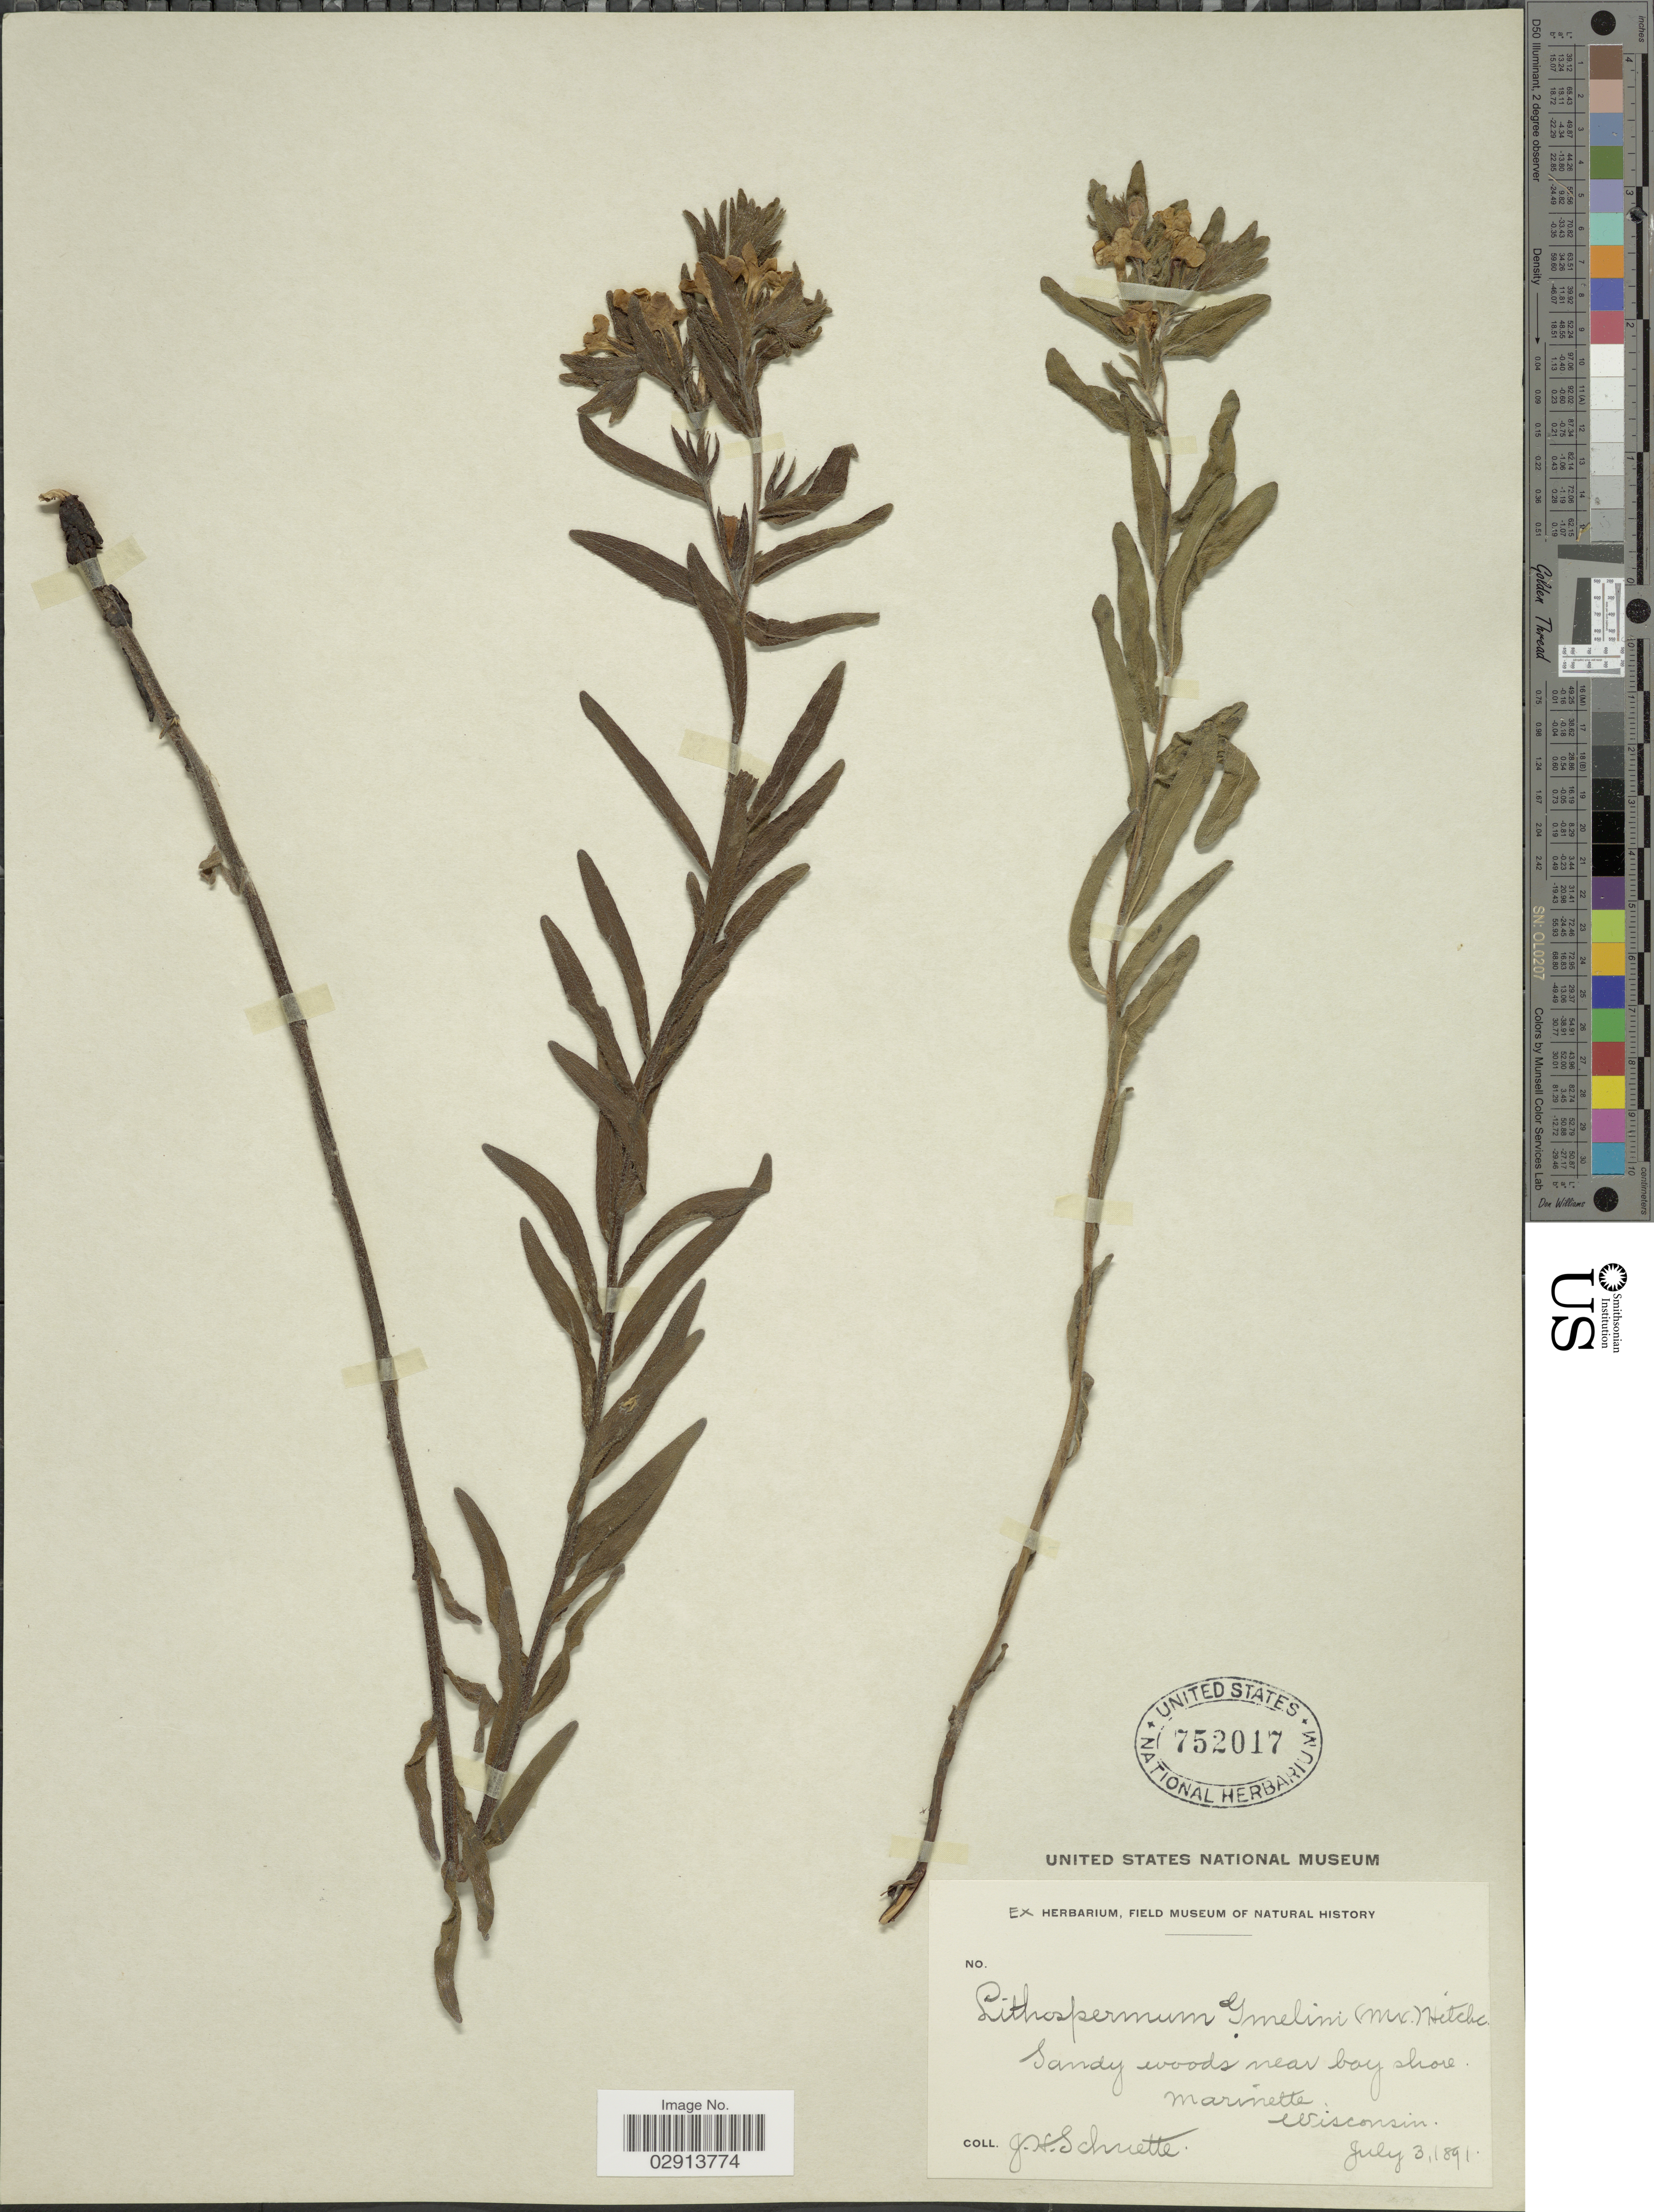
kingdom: Plantae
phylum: Tracheophyta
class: Magnoliopsida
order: Boraginales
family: Boraginaceae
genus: Lithospermum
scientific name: Lithospermum caroliniense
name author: (J.F. Gmel.) MacMill.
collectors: J. H. Schuette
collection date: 1891-07-03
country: United States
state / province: Wisconsin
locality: Sandy woods near bay shore. Marinette, Wisconsin.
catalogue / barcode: US 752017